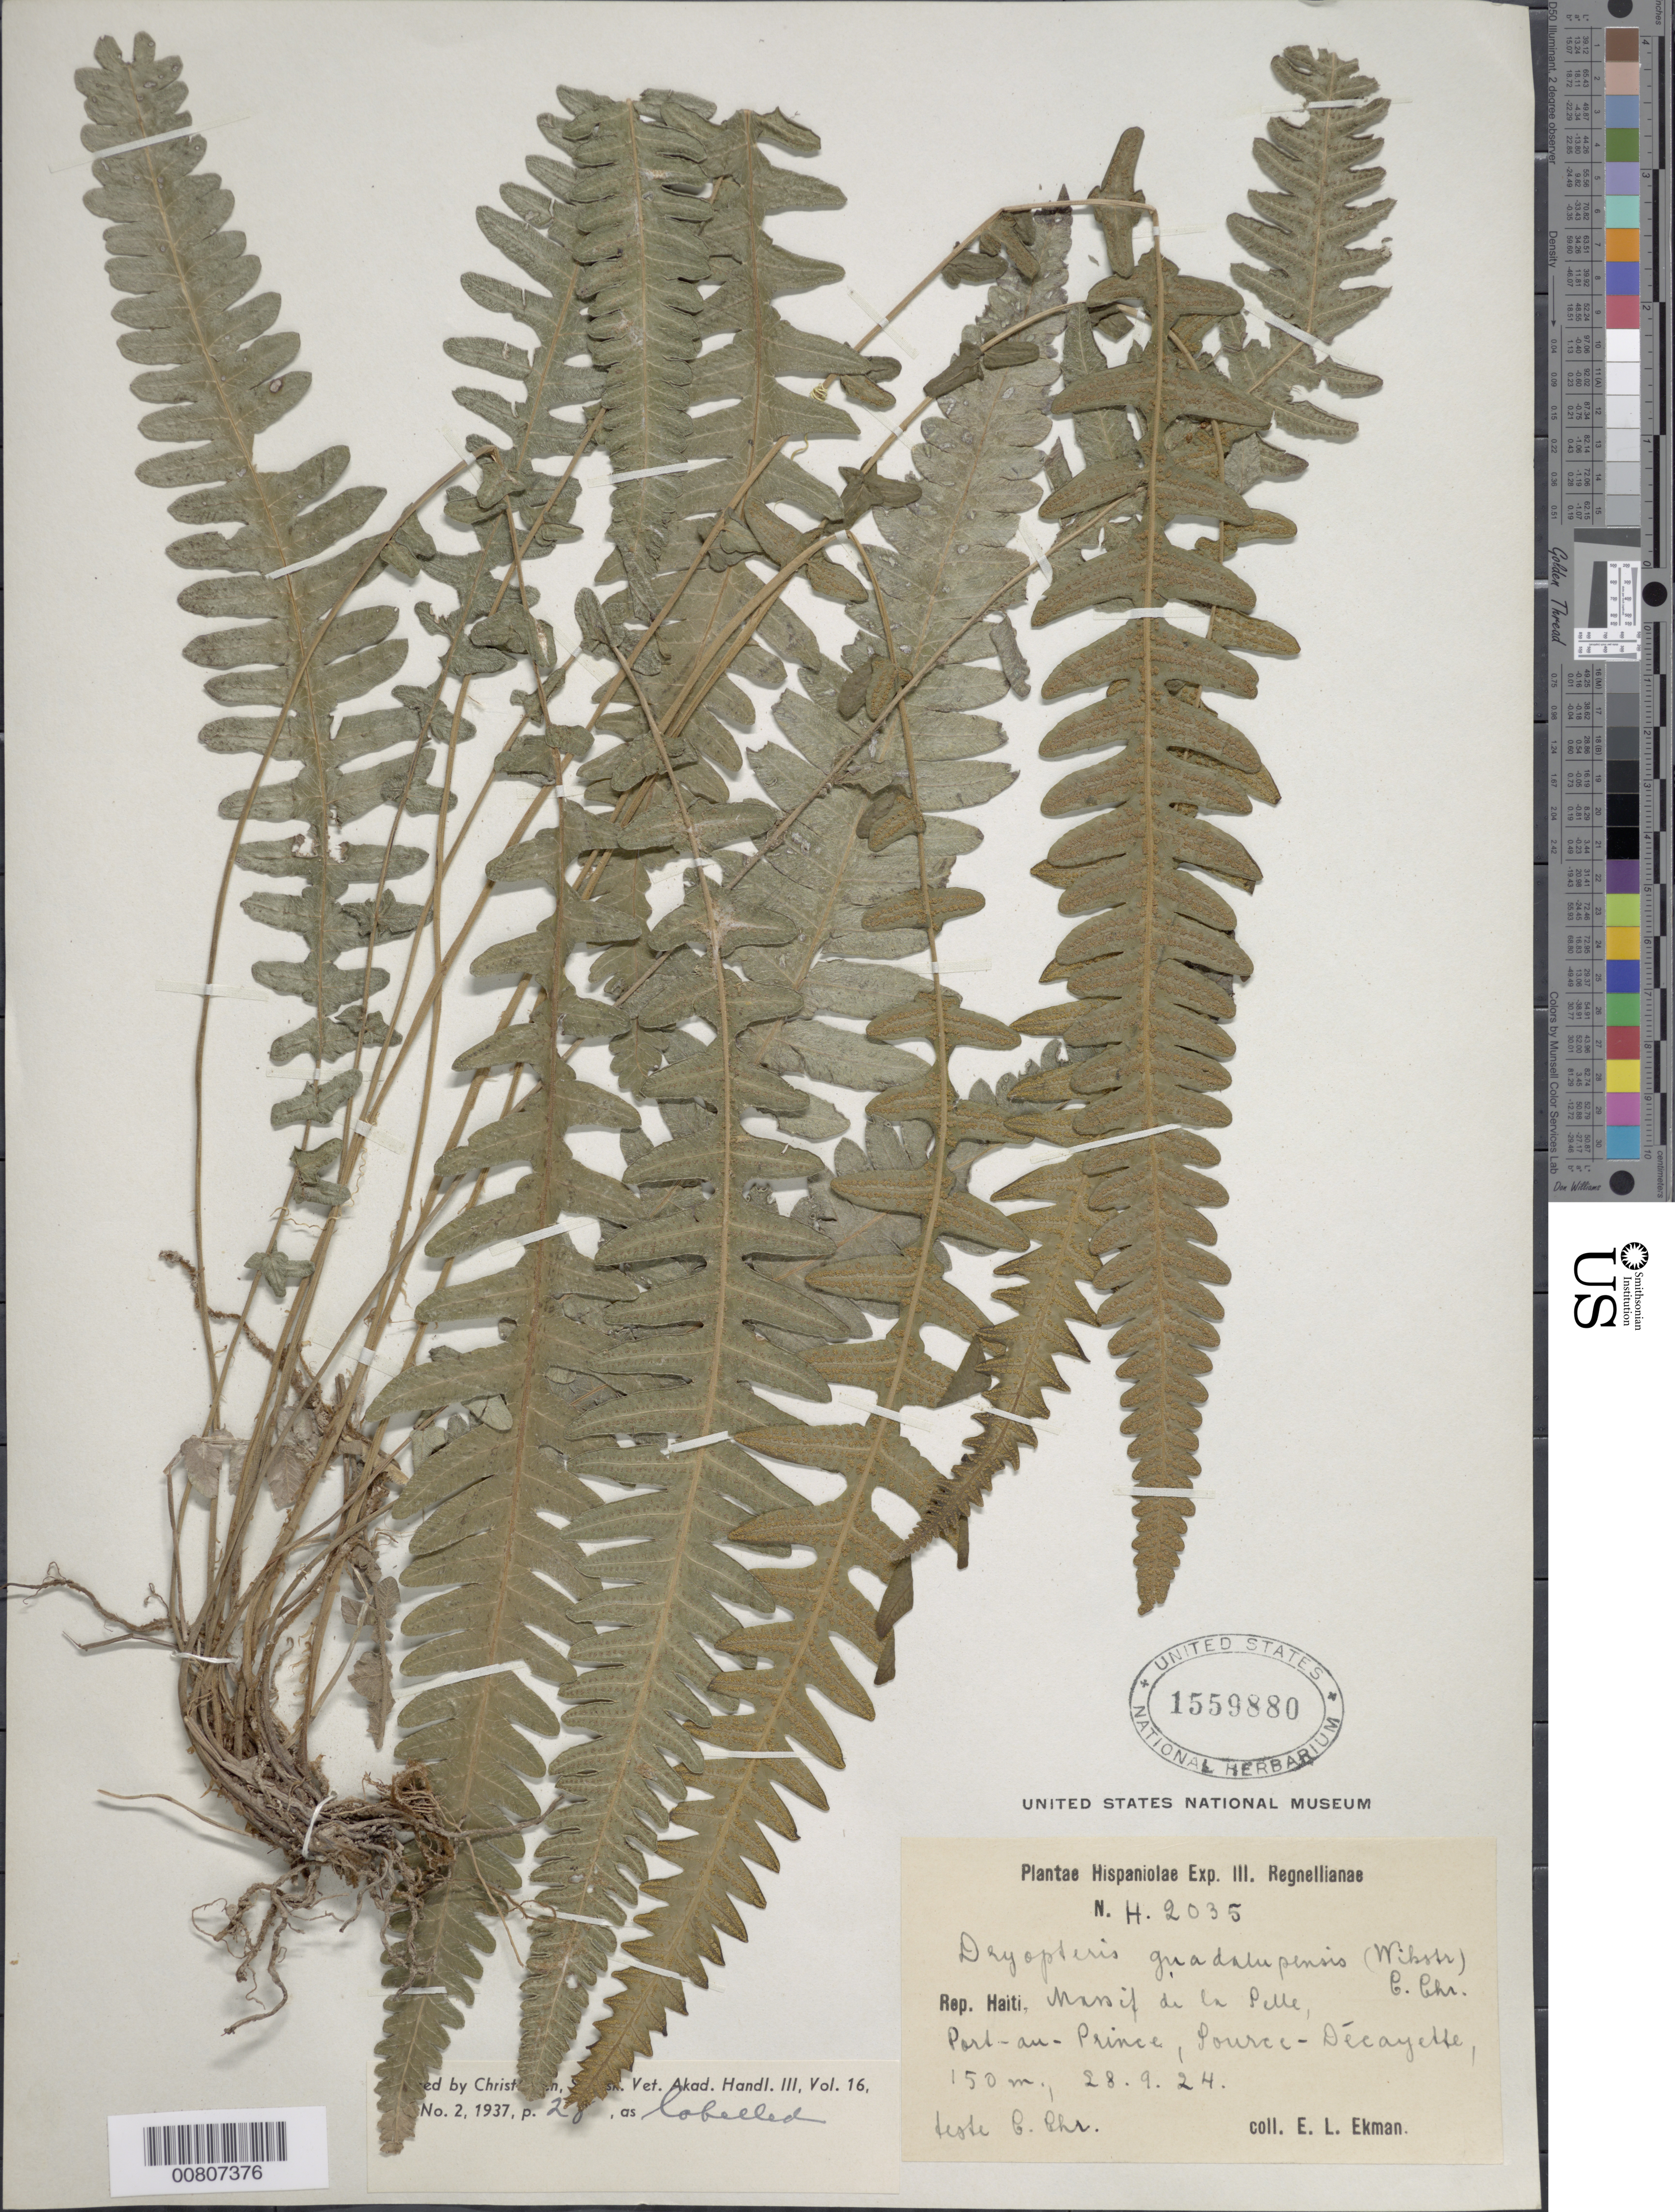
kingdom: Plantae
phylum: Tracheophyta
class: Polypodiopsida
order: Polypodiales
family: Thelypteridaceae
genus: Goniopteris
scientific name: Goniopteris guadelupensis (Wikstr.) comb. nov., ined 2015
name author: (Wikstr.)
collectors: E. L. Ekman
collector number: H 2035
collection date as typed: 28 Sep 1924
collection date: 1924-09-28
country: Haiti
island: Hispaniola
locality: Massif de la Selle, Port au Prince, source-Décayette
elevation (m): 150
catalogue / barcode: US 1559880